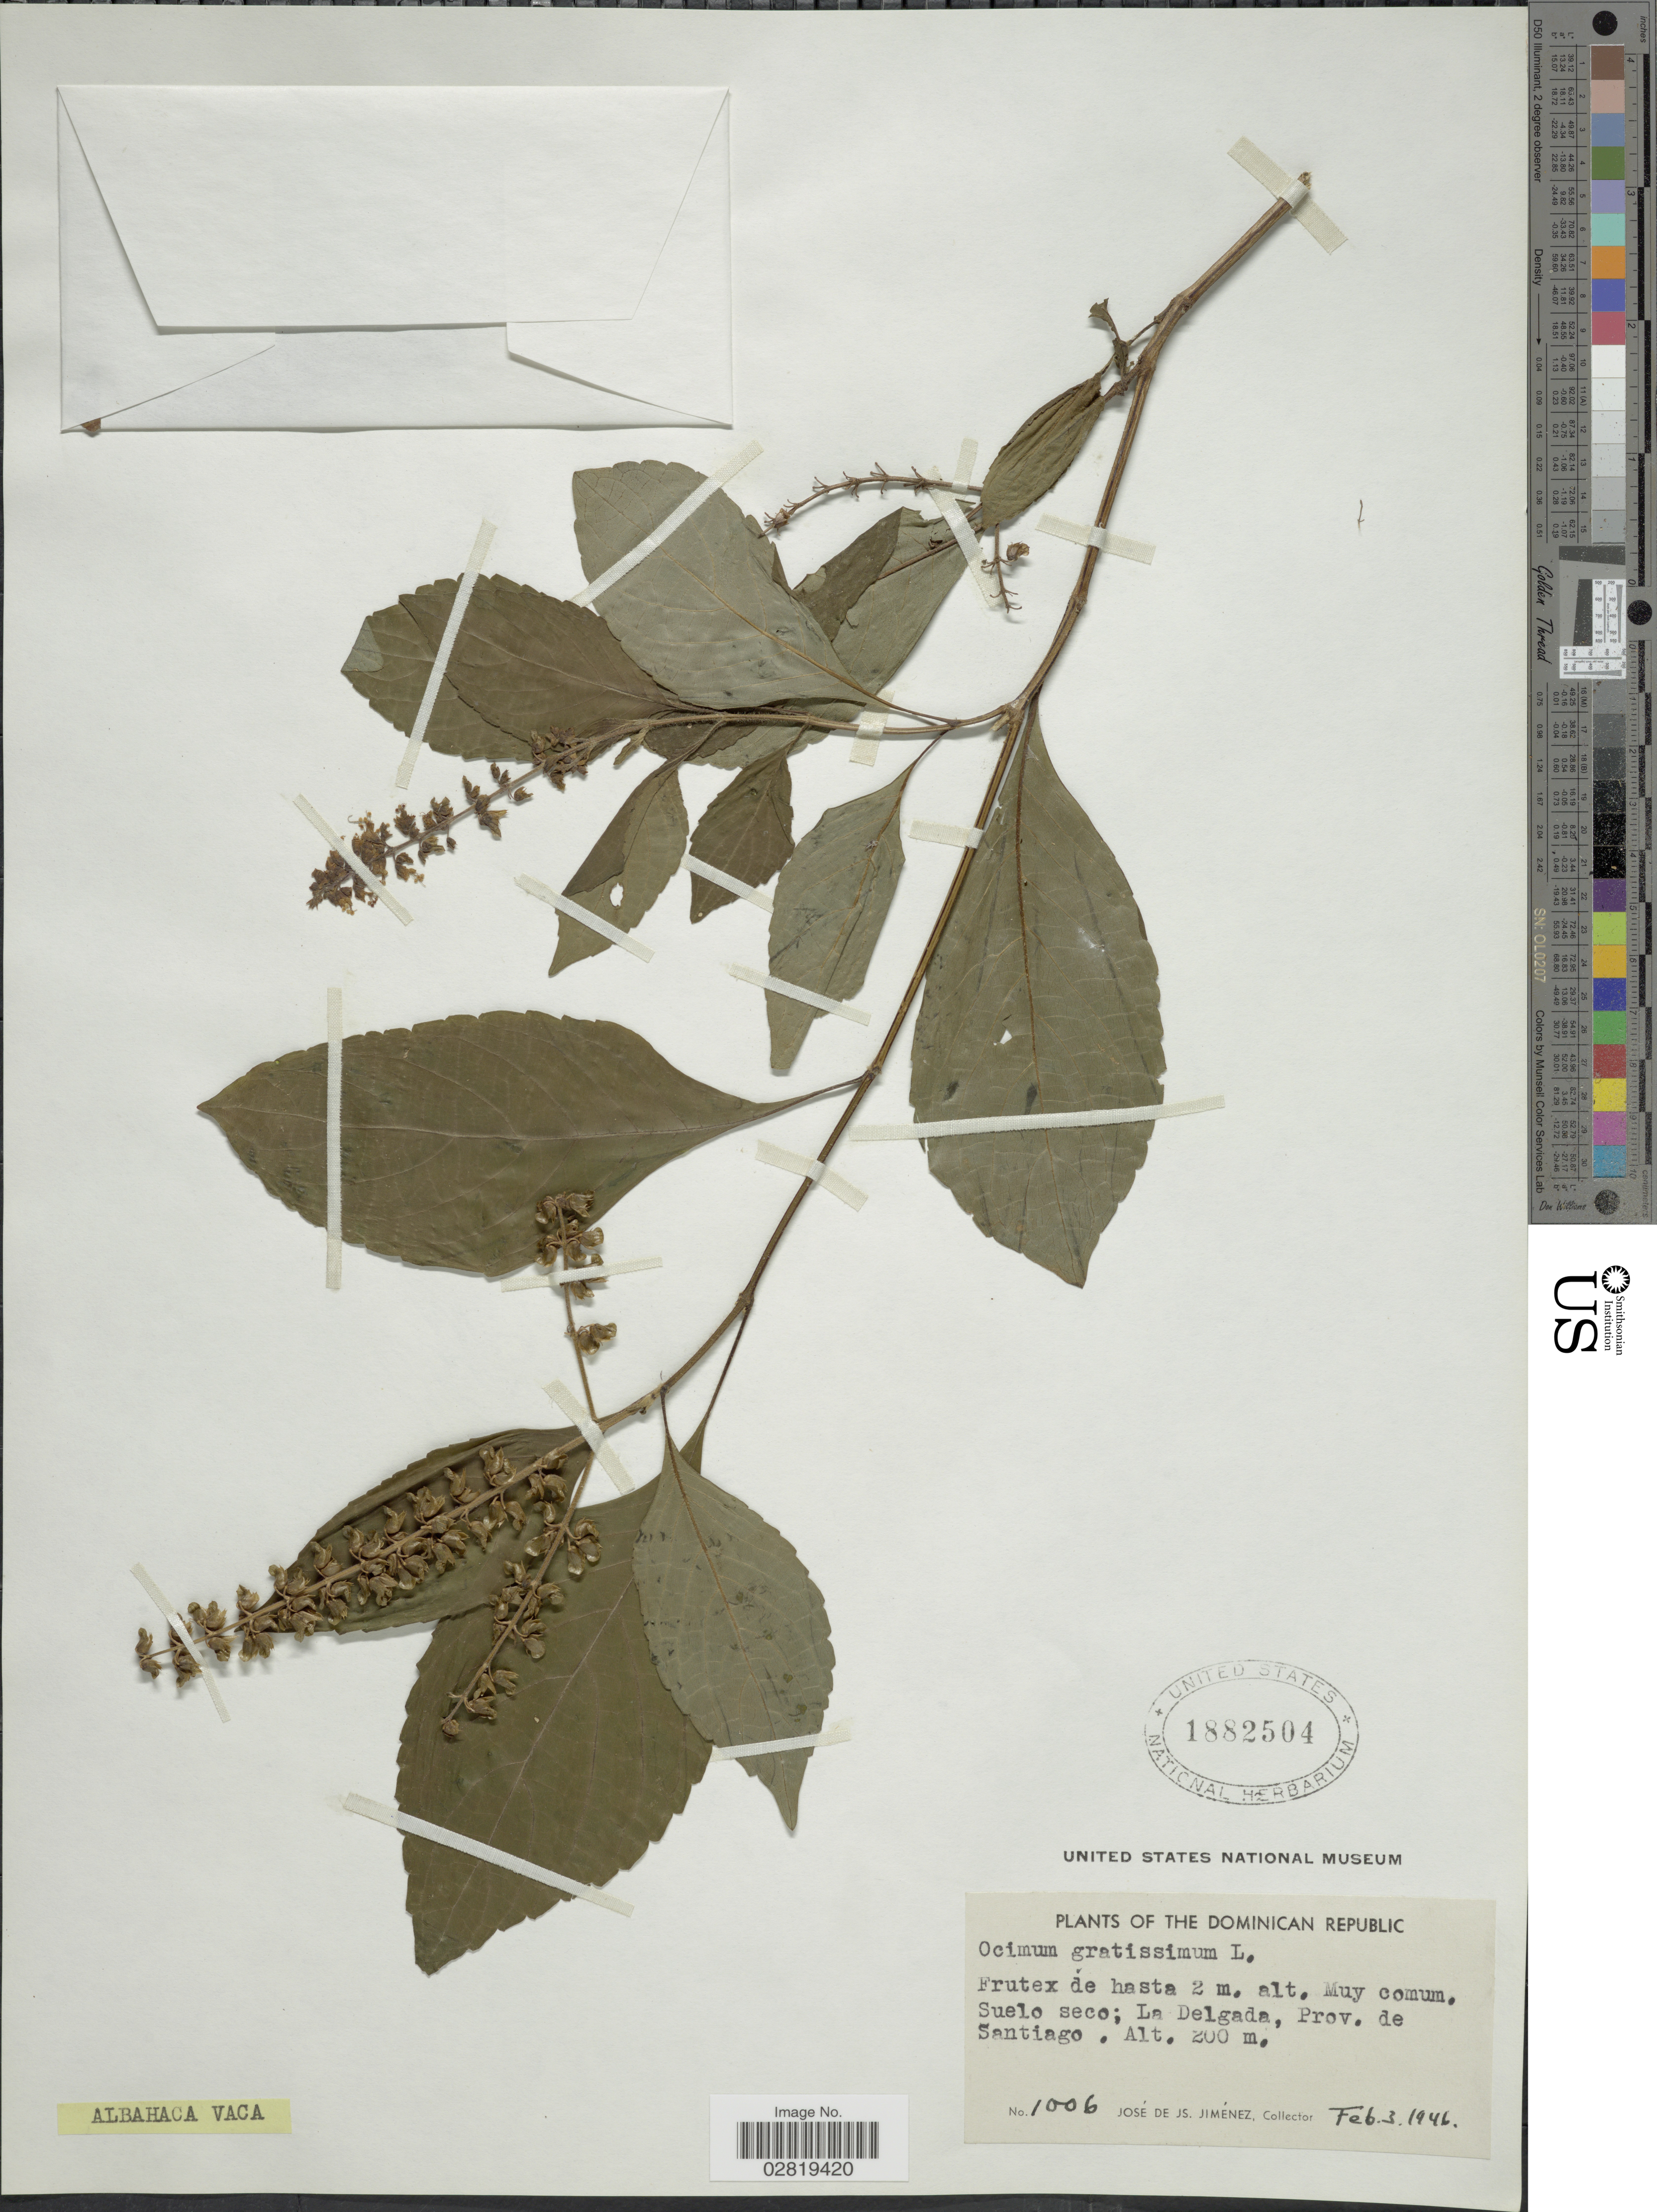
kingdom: Plantae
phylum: Tracheophyta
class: Magnoliopsida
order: Lamiales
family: Lamiaceae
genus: Ocimum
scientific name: Ocimum gratissimum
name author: L.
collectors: J. J. Jiménez Almonte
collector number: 1006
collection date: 1946-02-03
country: Dominican Republic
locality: Muy comum, Suelo seco; La Delgada, Prov. de Santiago.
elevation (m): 200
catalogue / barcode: US 1882504